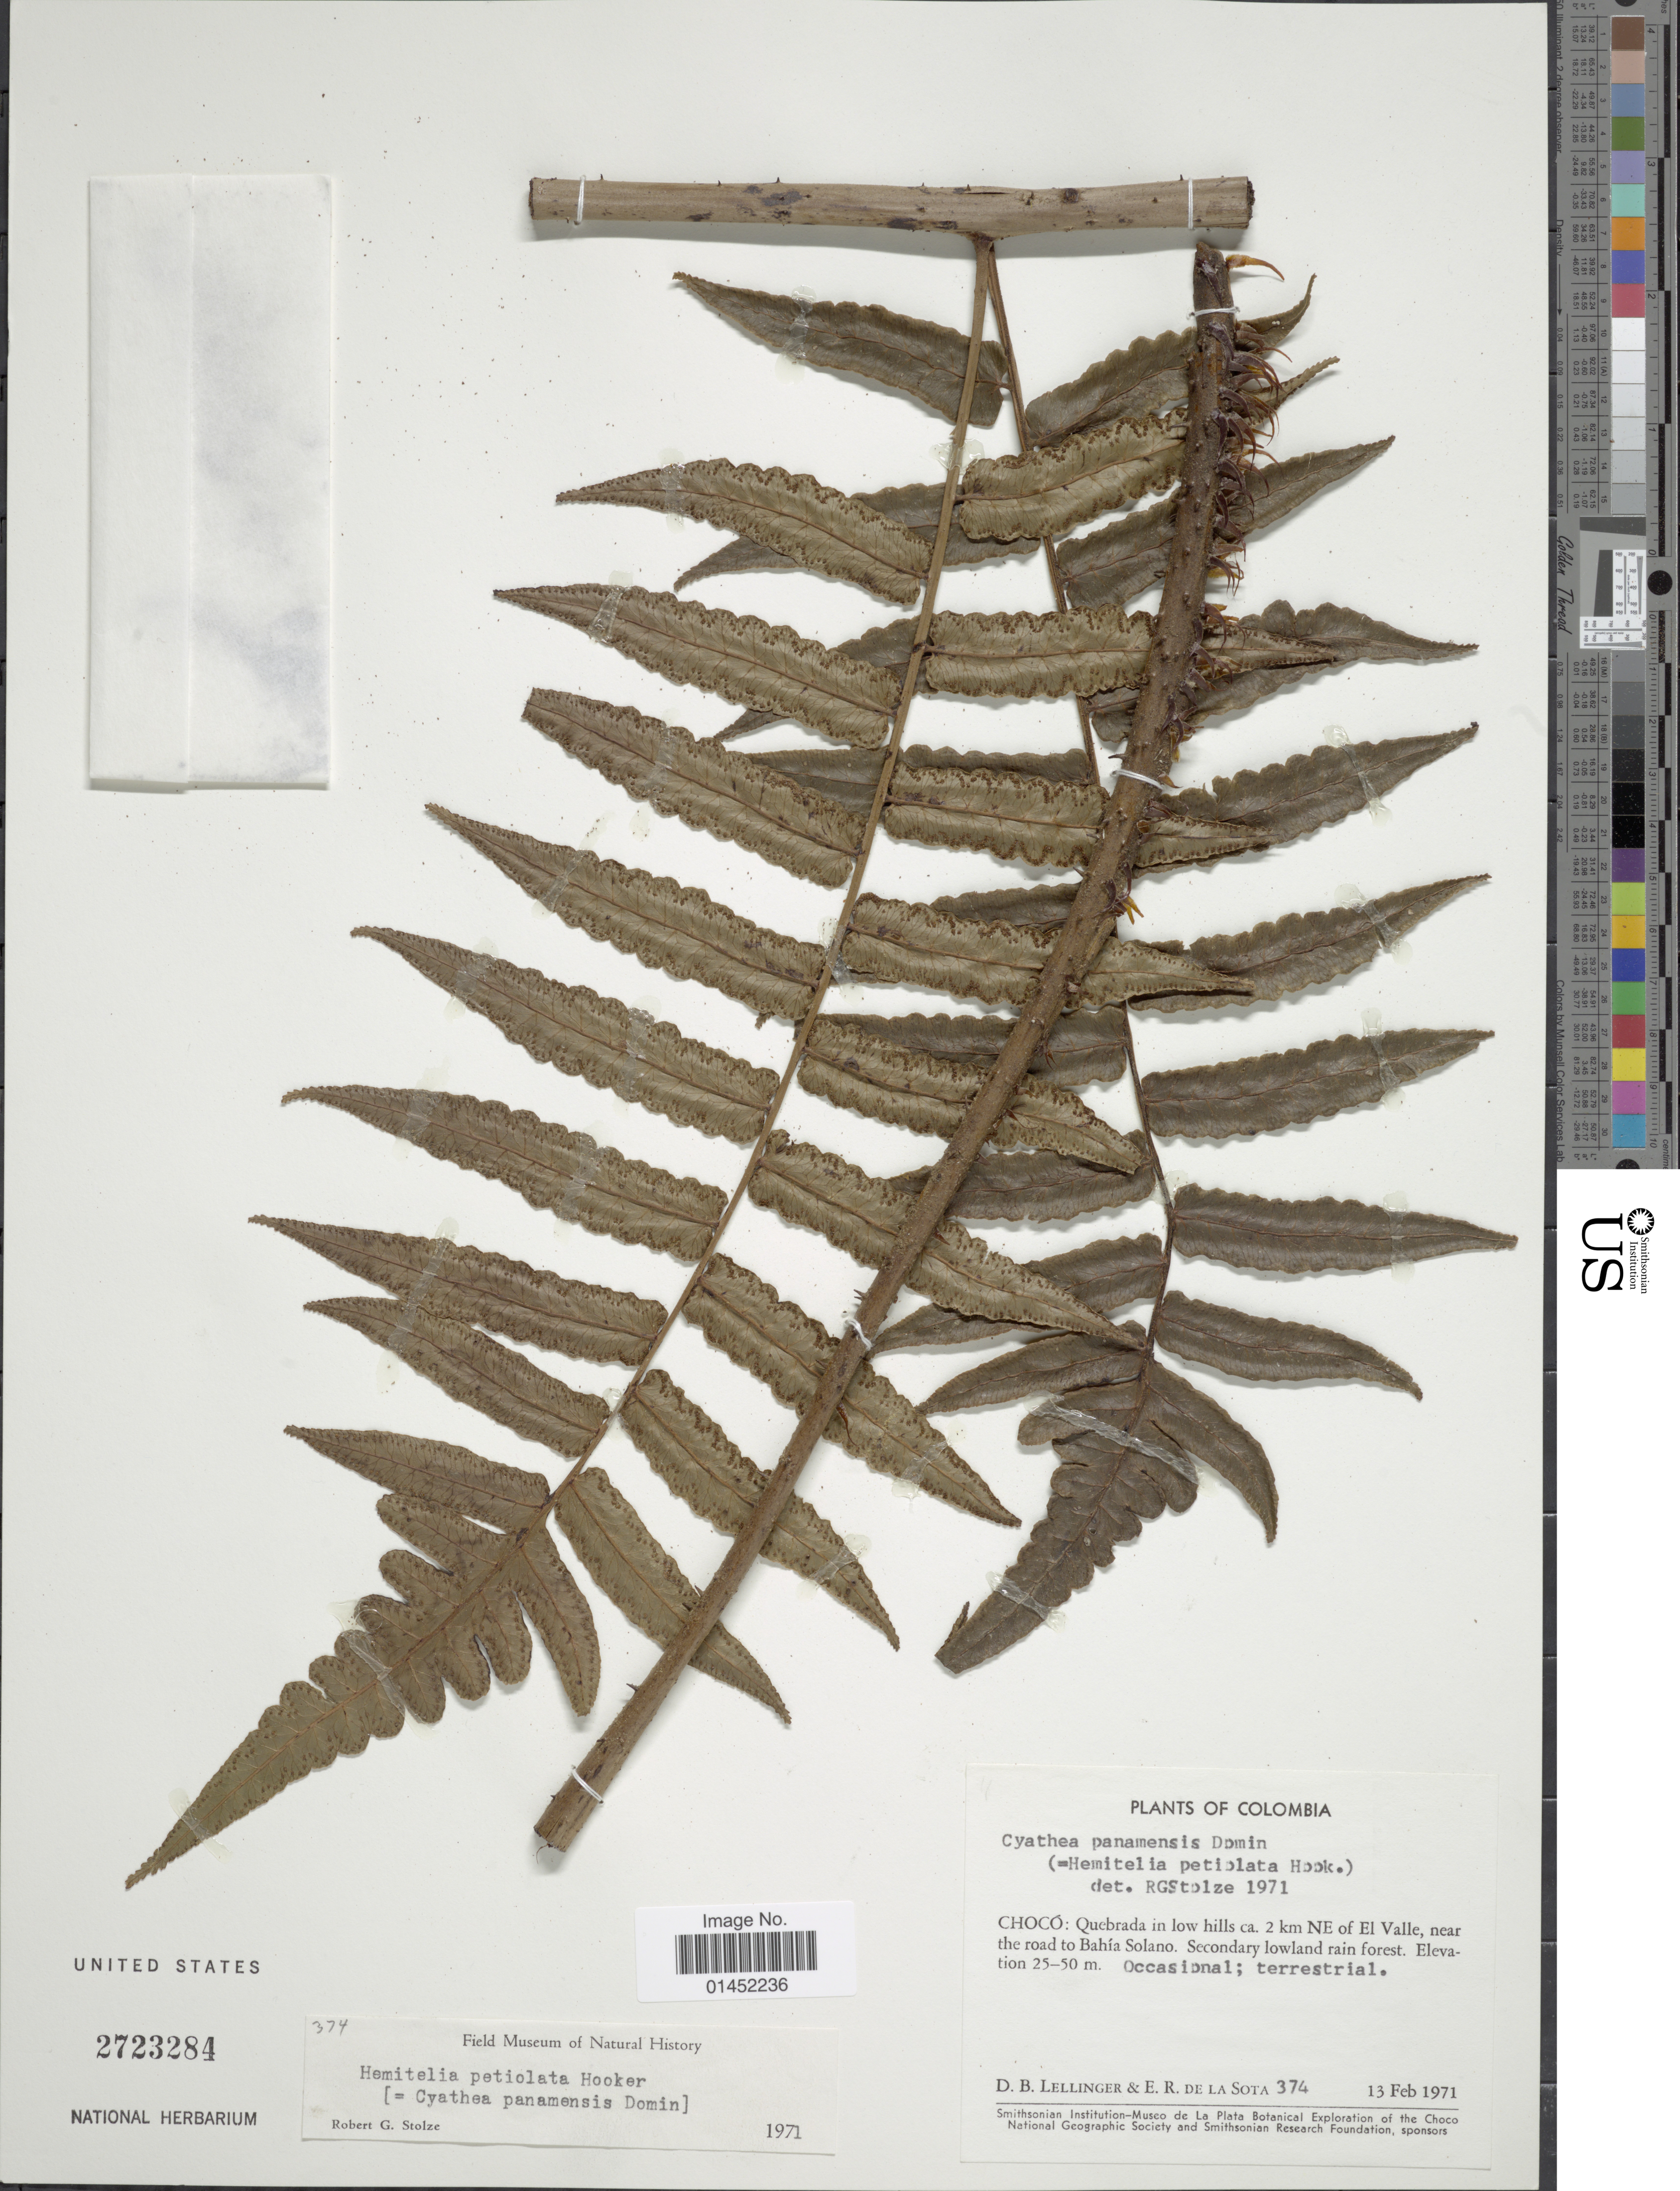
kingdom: Plantae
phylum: Tracheophyta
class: Polypodiopsida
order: Cyatheales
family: Cyatheaceae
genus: Cyathea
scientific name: Cyathea petiolata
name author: (Hook.) R.M. Tryon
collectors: D. B. Lellinger & E. R. de la Sota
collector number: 374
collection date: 1971-02-13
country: Colombia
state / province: Chocó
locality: Quebrada in low hills ca. 2 km NE of EL Valle, near the road to Bahía Solano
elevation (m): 25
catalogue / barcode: US 2723284